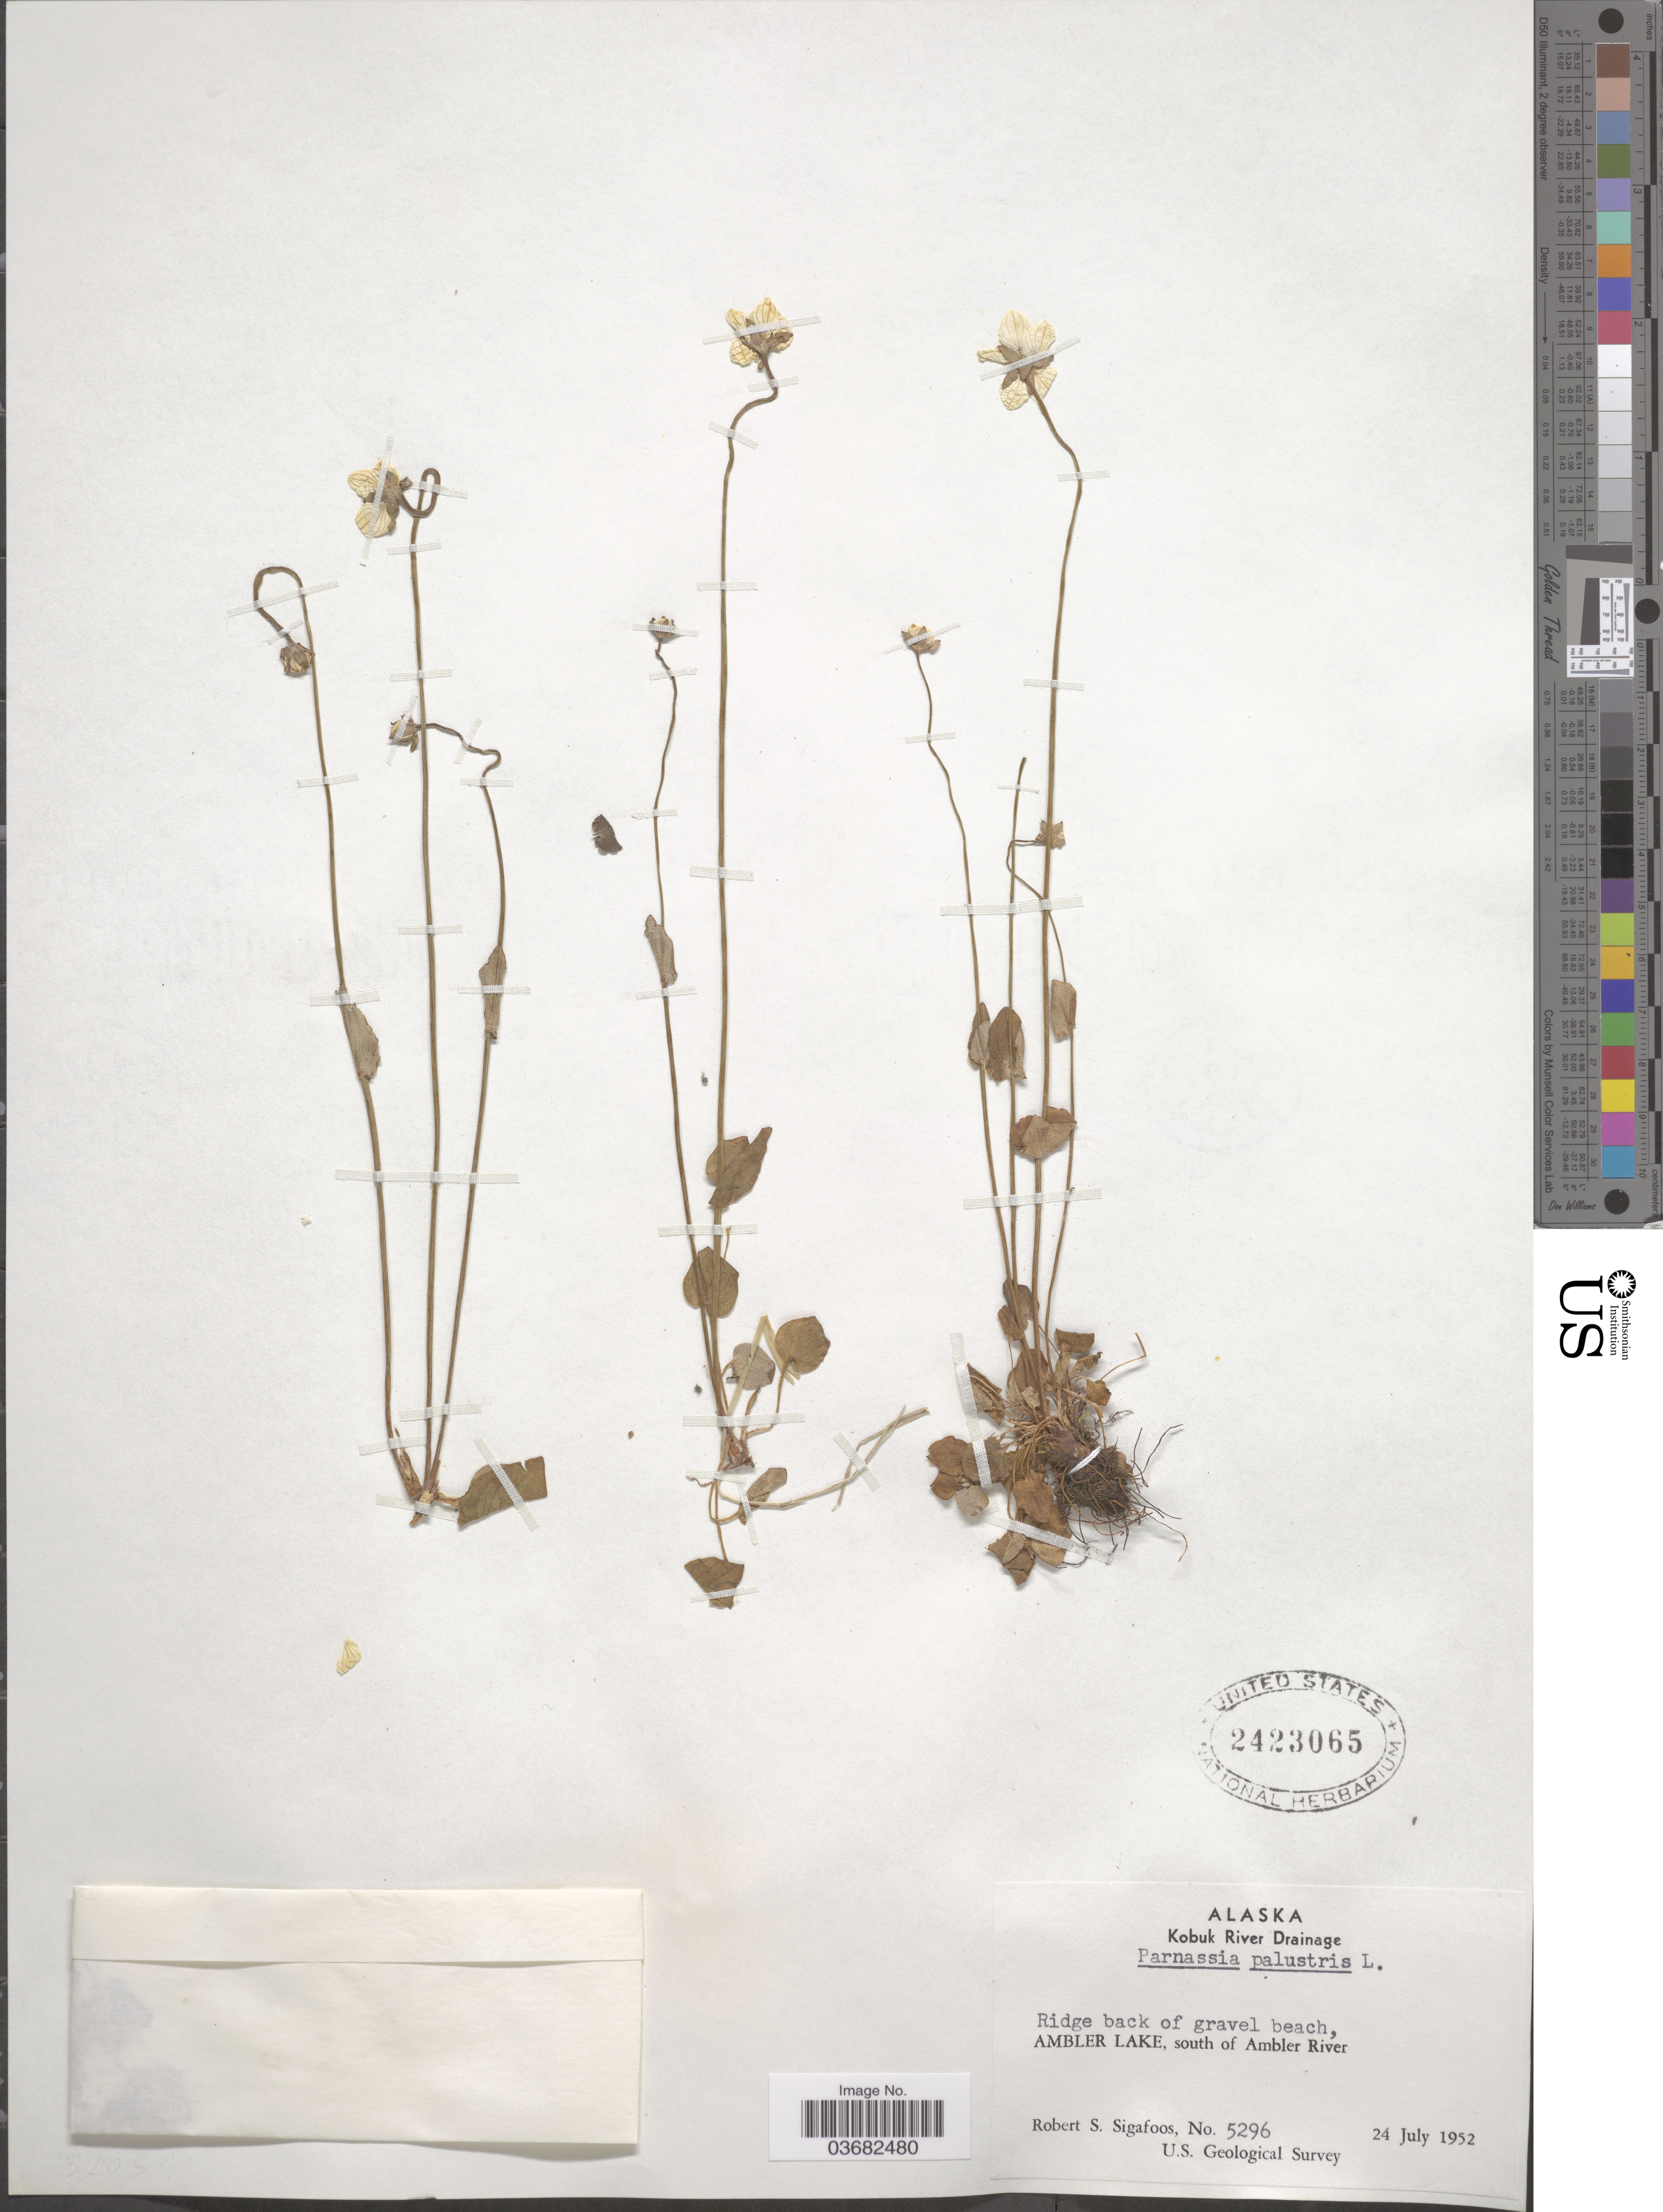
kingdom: Plantae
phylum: Tracheophyta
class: Magnoliopsida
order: Celastrales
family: Parnassiaceae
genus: Parnassia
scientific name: Parnassia palustris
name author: L.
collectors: R. Sigafoos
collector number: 5296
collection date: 1952-07-24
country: United States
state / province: Alaska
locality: Kobuk River Drainage. Ridge back of gravel beach, Ambler Lake, south of Ambler River. U. S. Geological Survey.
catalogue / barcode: US 2423065